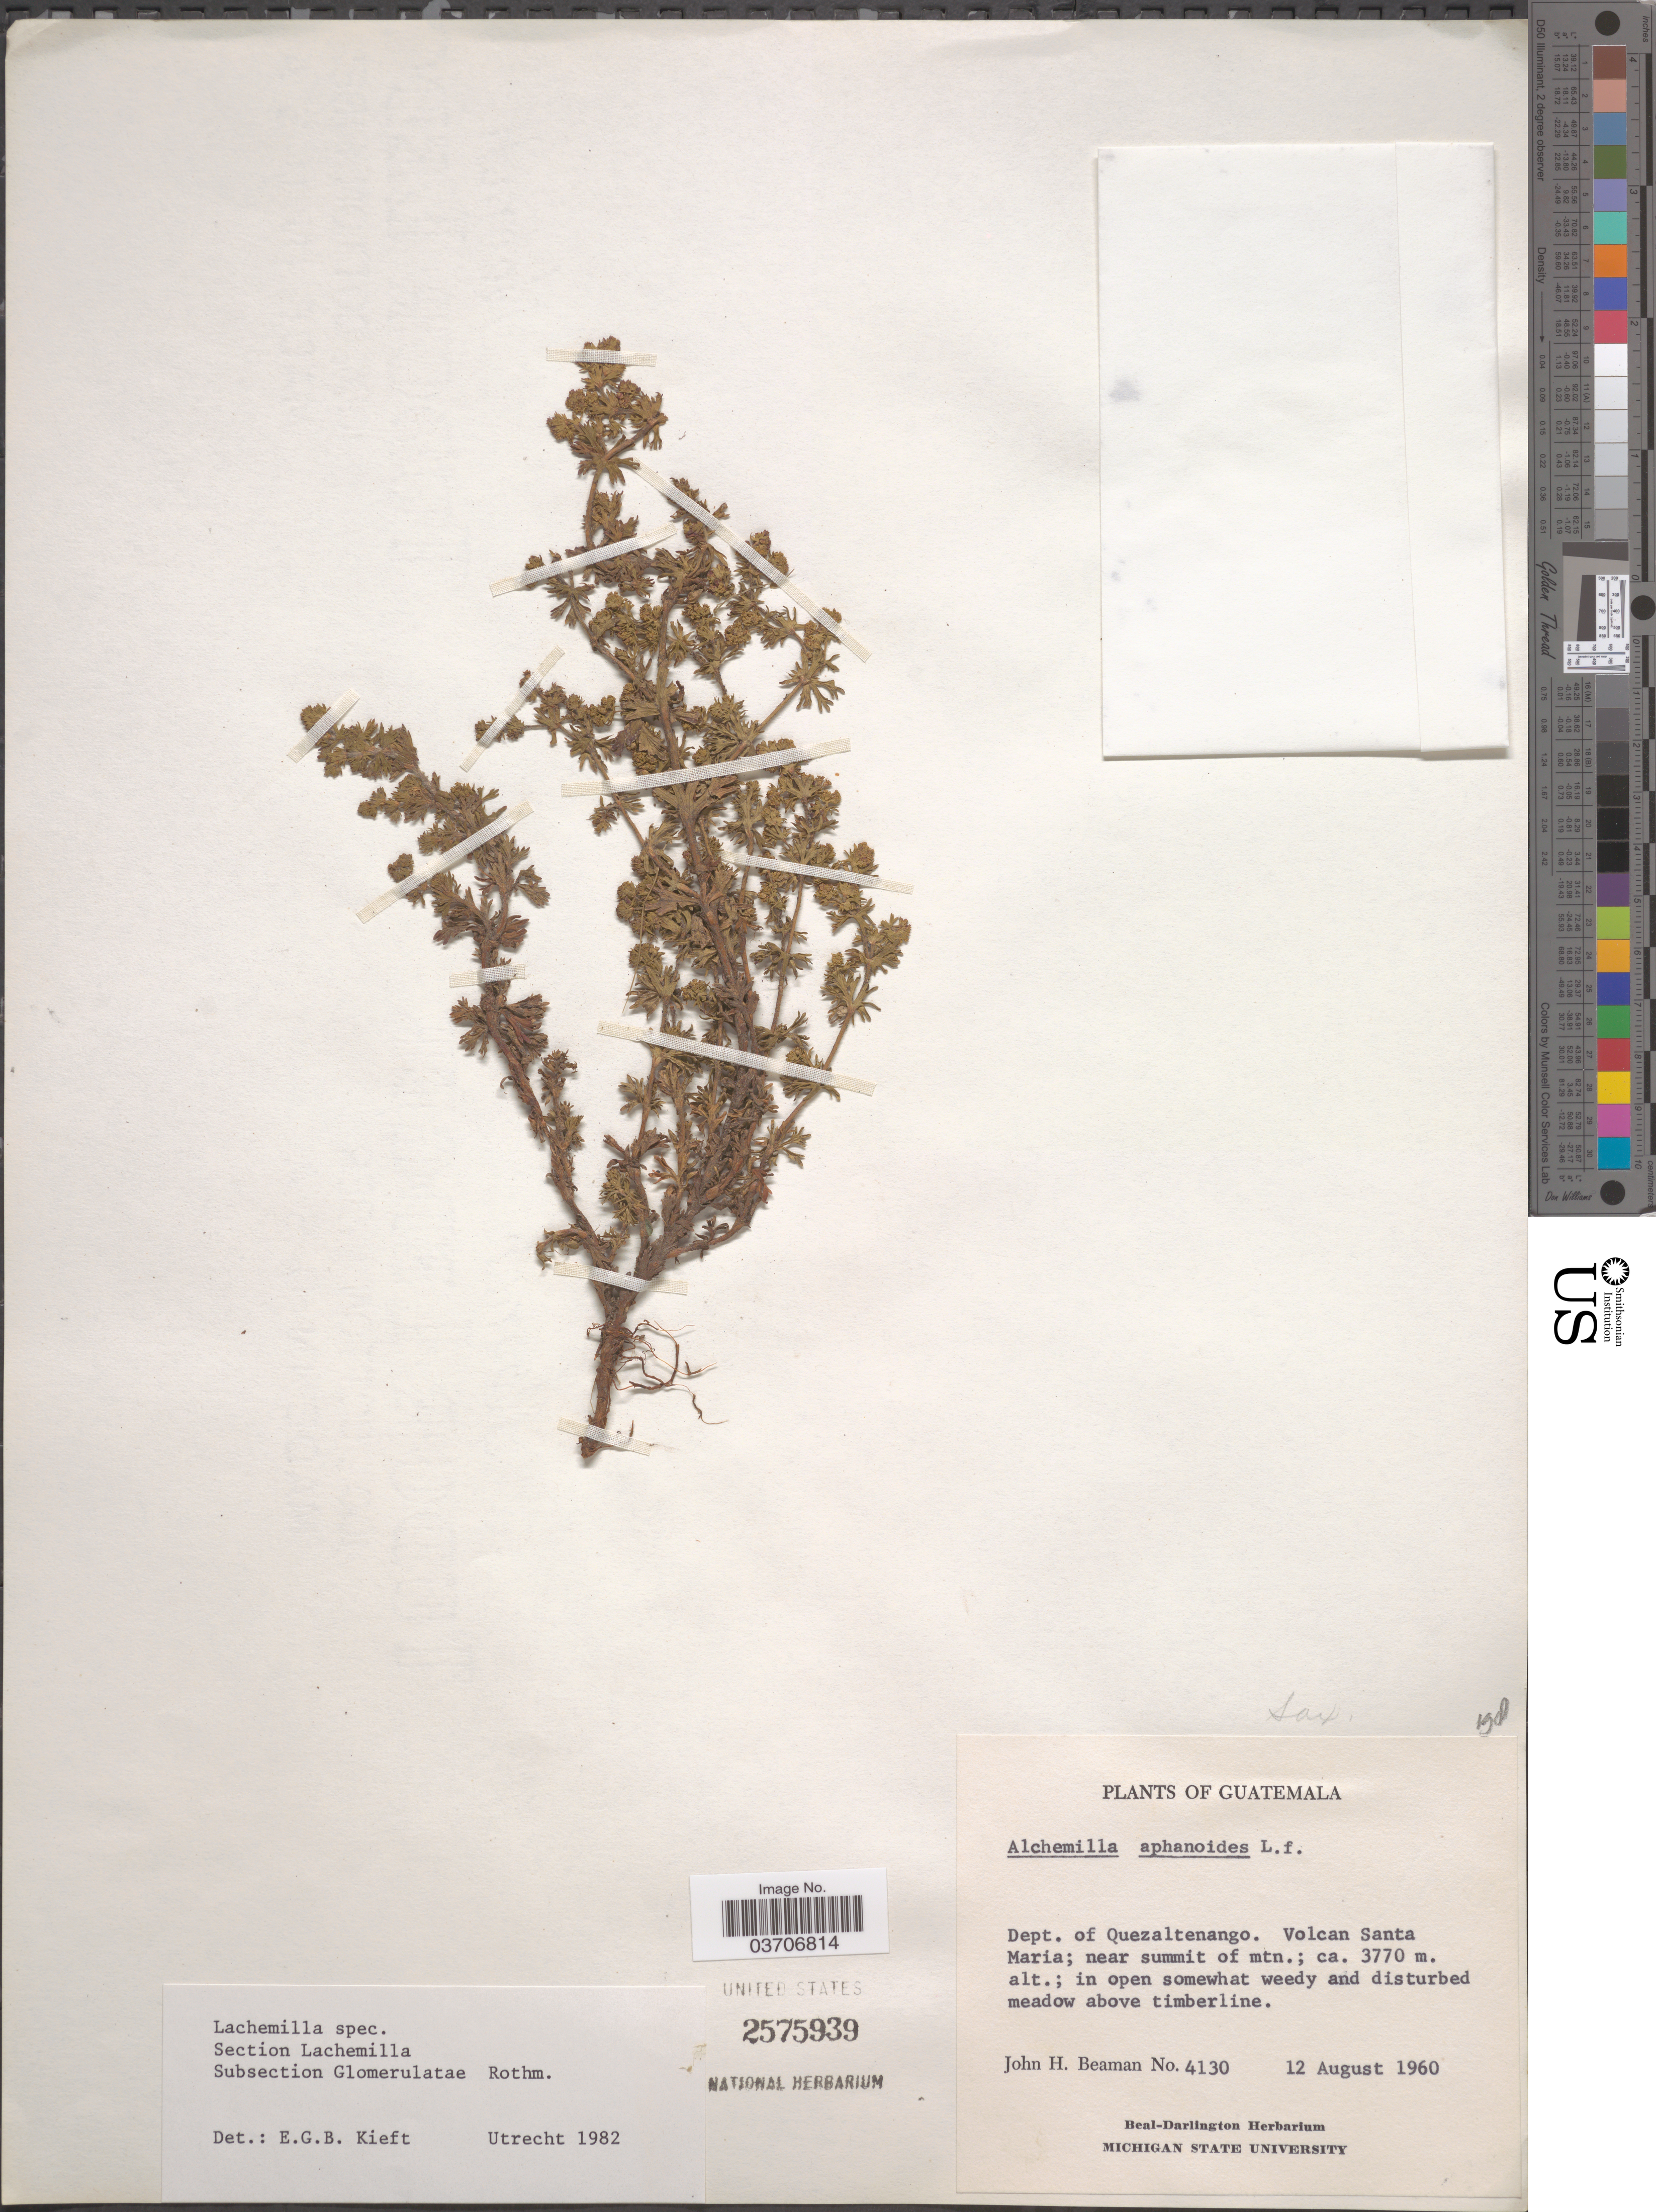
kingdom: Plantae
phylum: Tracheophyta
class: Magnoliopsida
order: Rosales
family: Rosaceae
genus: Lachemilla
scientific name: Lachemilla sp.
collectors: J. H. Beaman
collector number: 4130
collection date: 1960-08-12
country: Guatemala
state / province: Quetzaltenango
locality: Dept. of Quezaltenango. Volcan Santa Maria; near summit of mtn.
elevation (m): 3770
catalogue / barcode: US 2575939